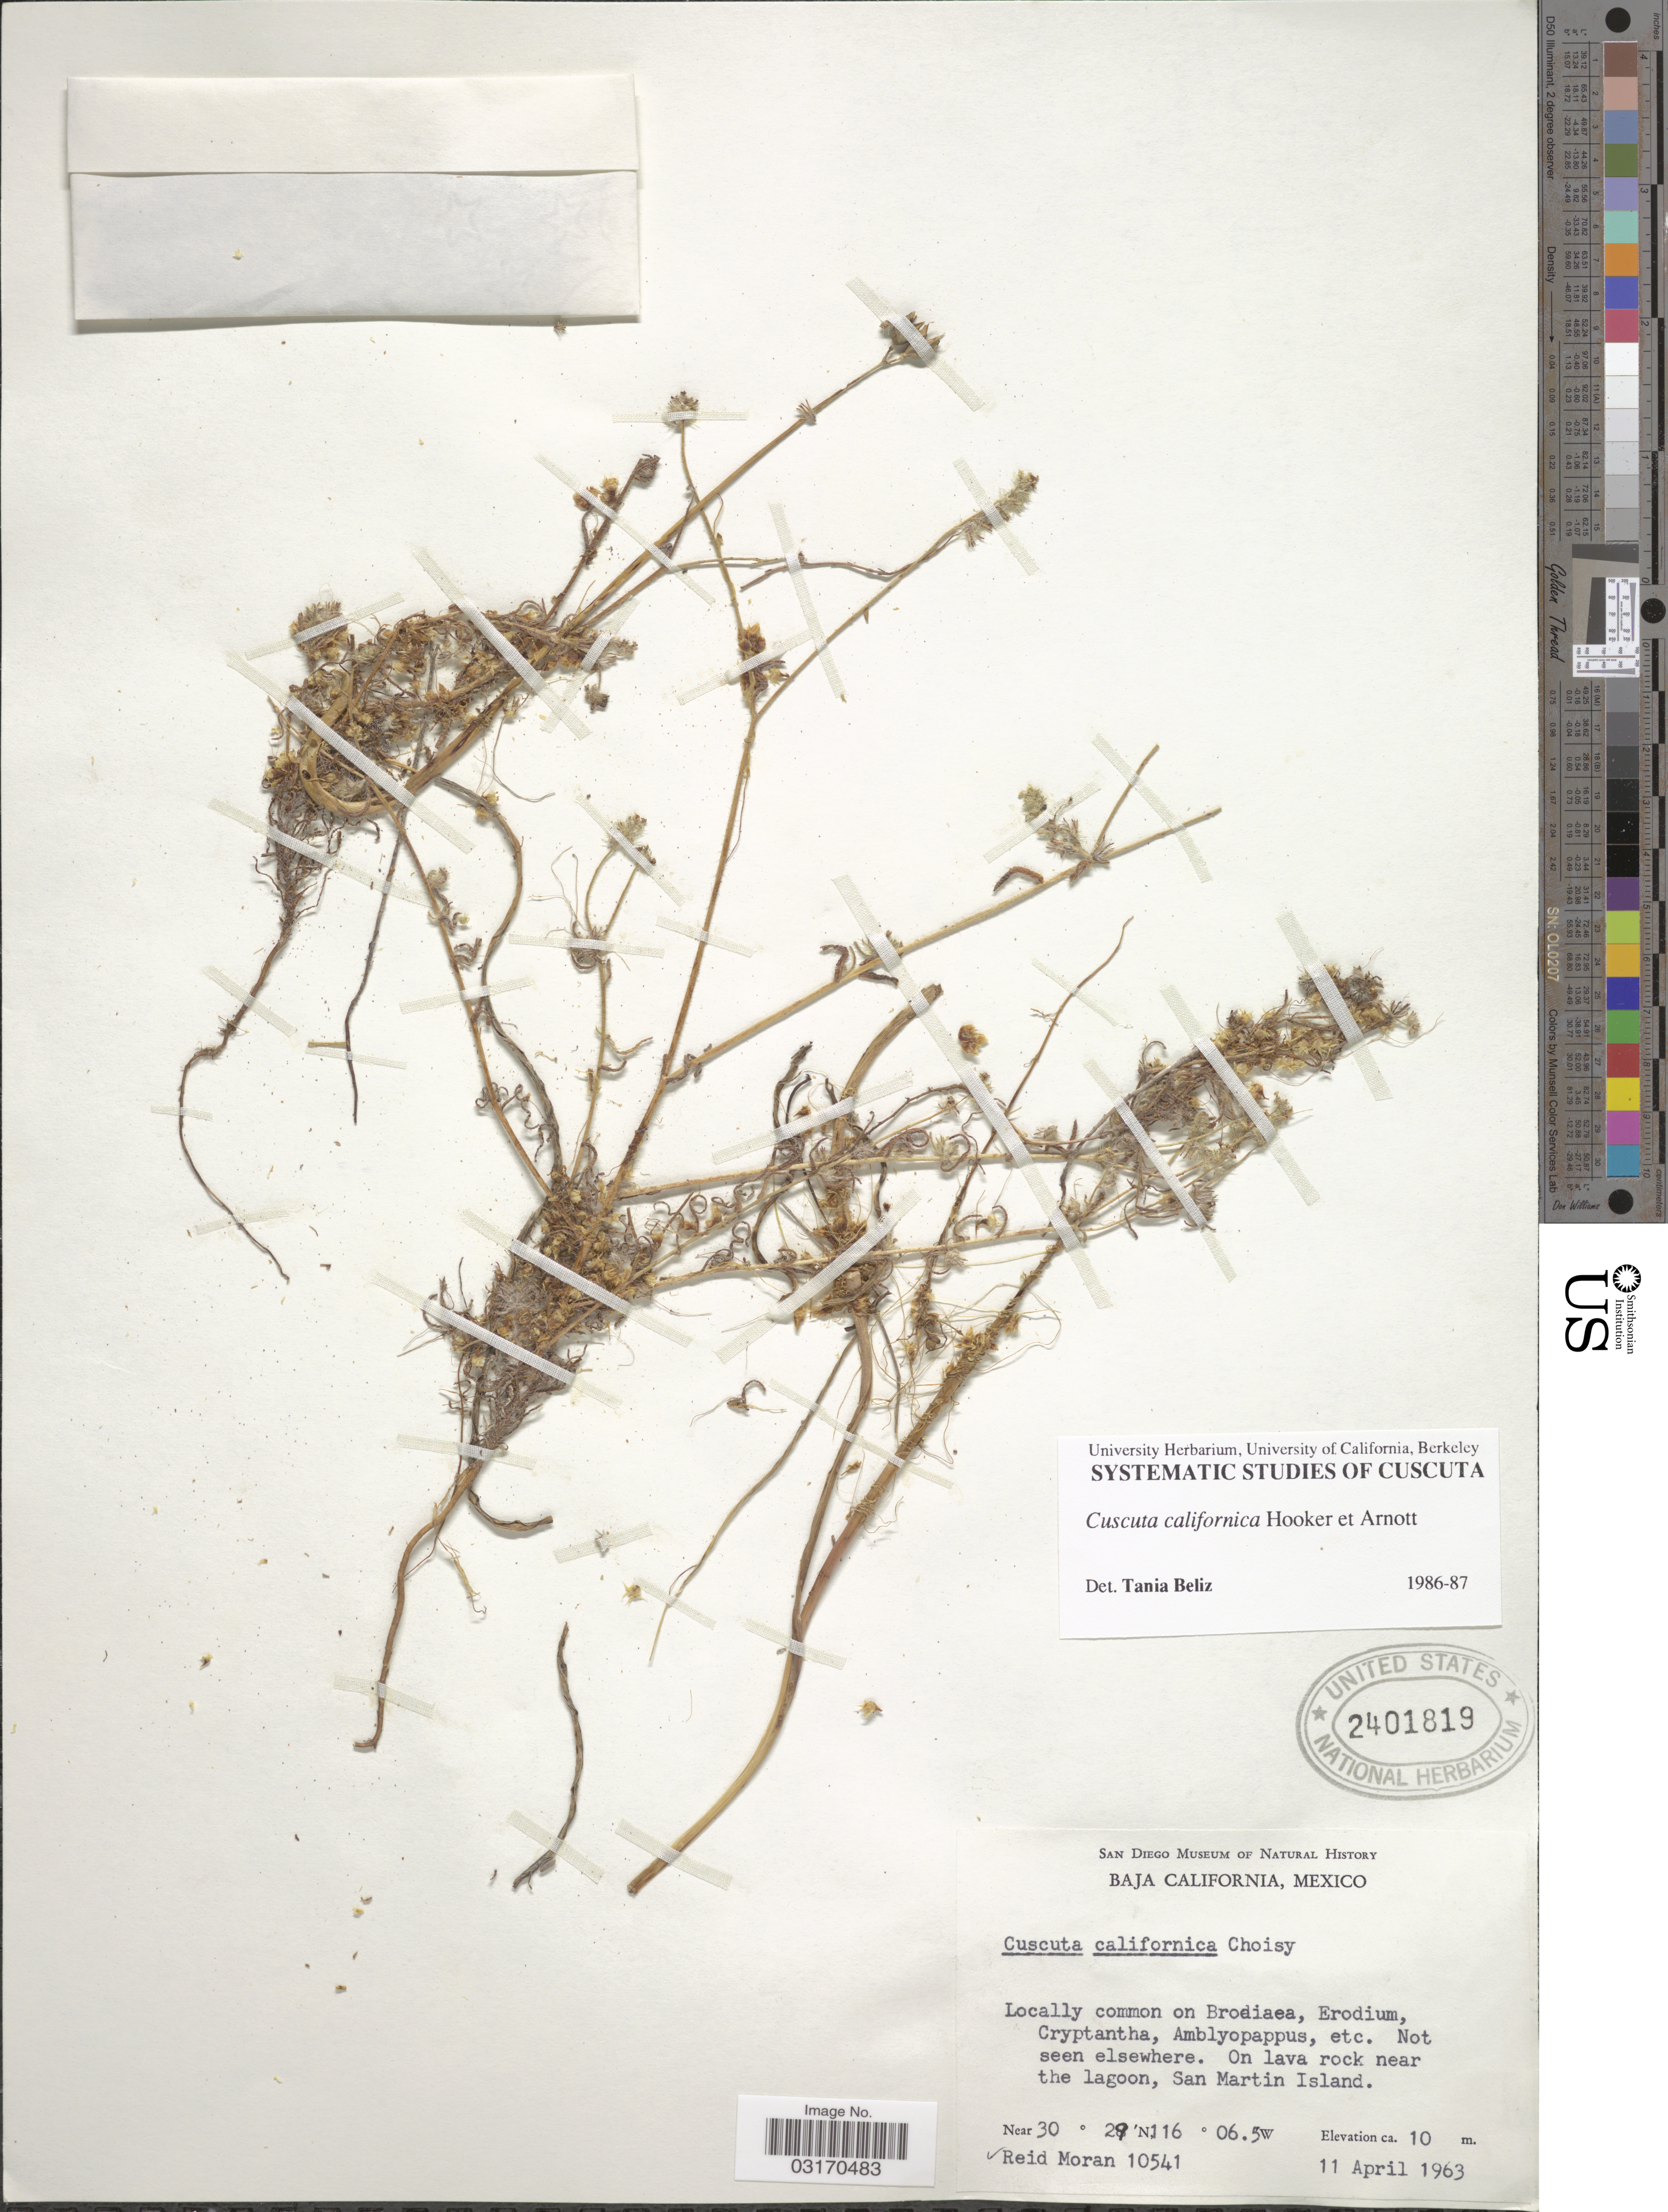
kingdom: Plantae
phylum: Tracheophyta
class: Magnoliopsida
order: Solanales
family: Convolvulaceae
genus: Cuscuta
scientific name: Cuscuta californica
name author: Hook. & Arn.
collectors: R. Moran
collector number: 10541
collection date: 1963-04-11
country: Mexico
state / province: Baja California Norte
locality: On lava rock near the lagoon, San Martin Island.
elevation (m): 10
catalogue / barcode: US 2401819